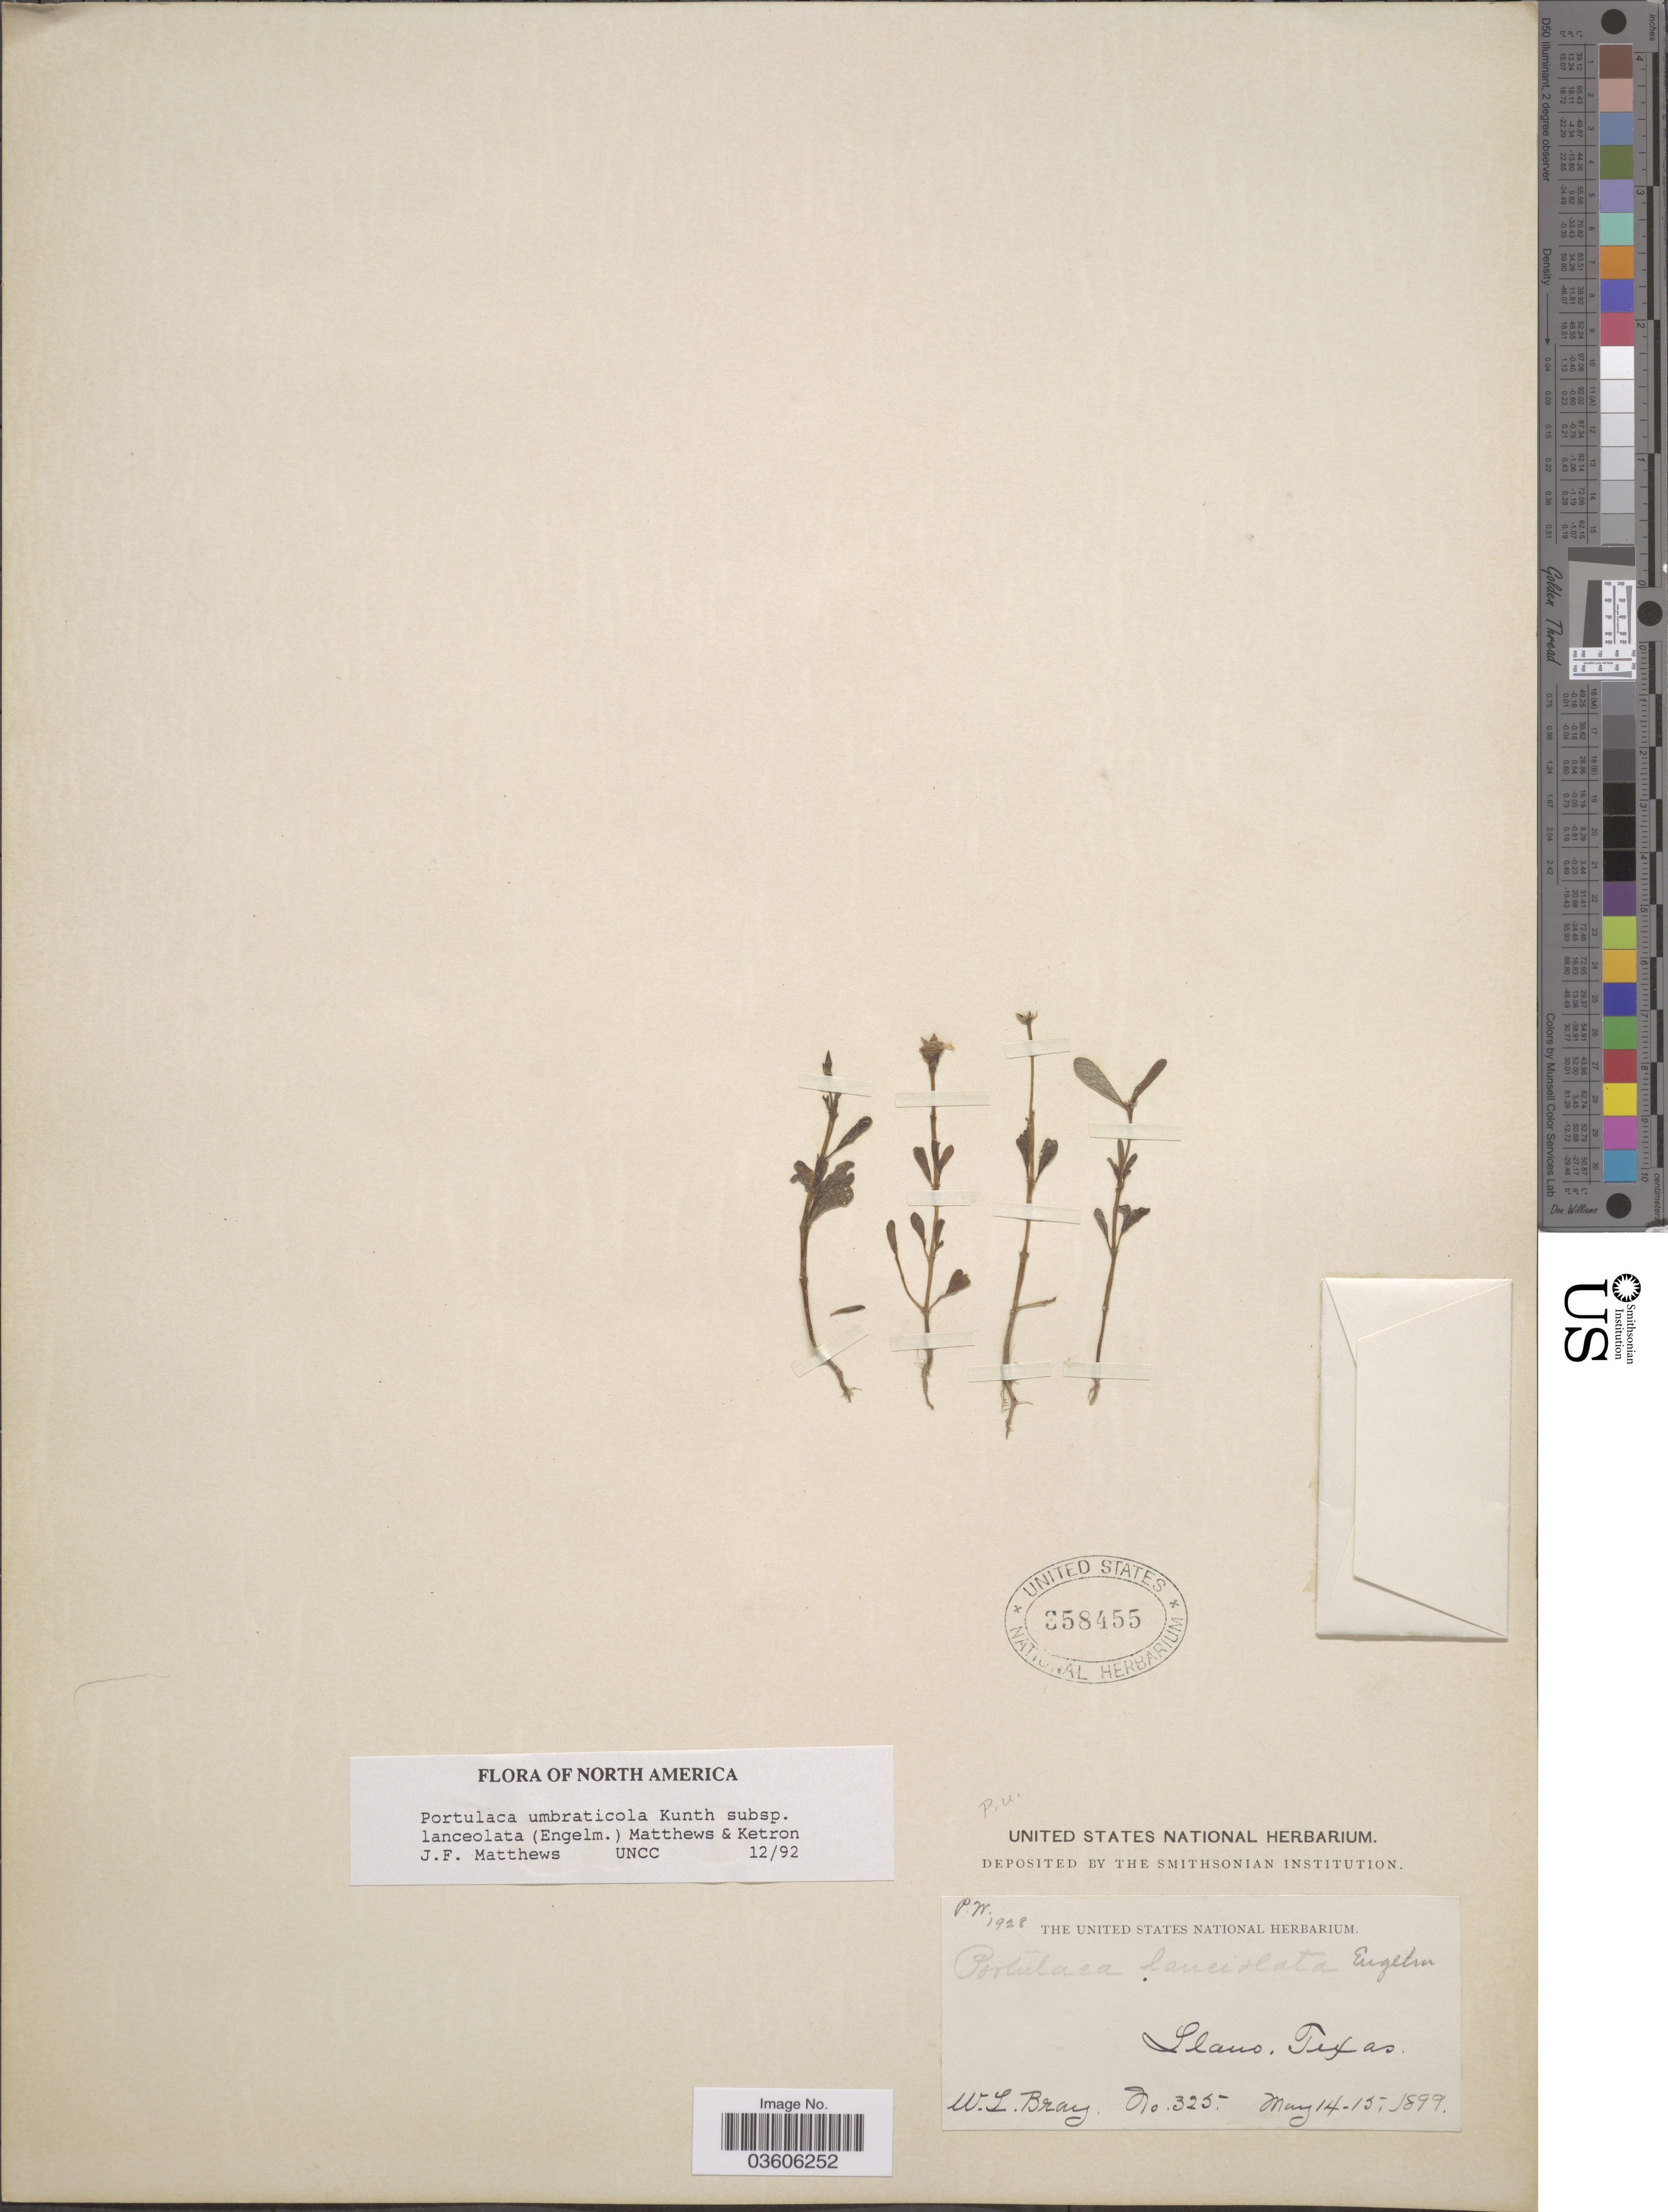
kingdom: Plantae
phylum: Tracheophyta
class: Magnoliopsida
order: Caryophyllales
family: Portulacaceae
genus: Portulaca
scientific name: Portulaca umbraticola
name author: Kunth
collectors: W. L. Bray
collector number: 325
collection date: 1899-05-14/1899-05-15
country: United States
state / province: Texas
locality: Llano.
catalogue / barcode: US 358455